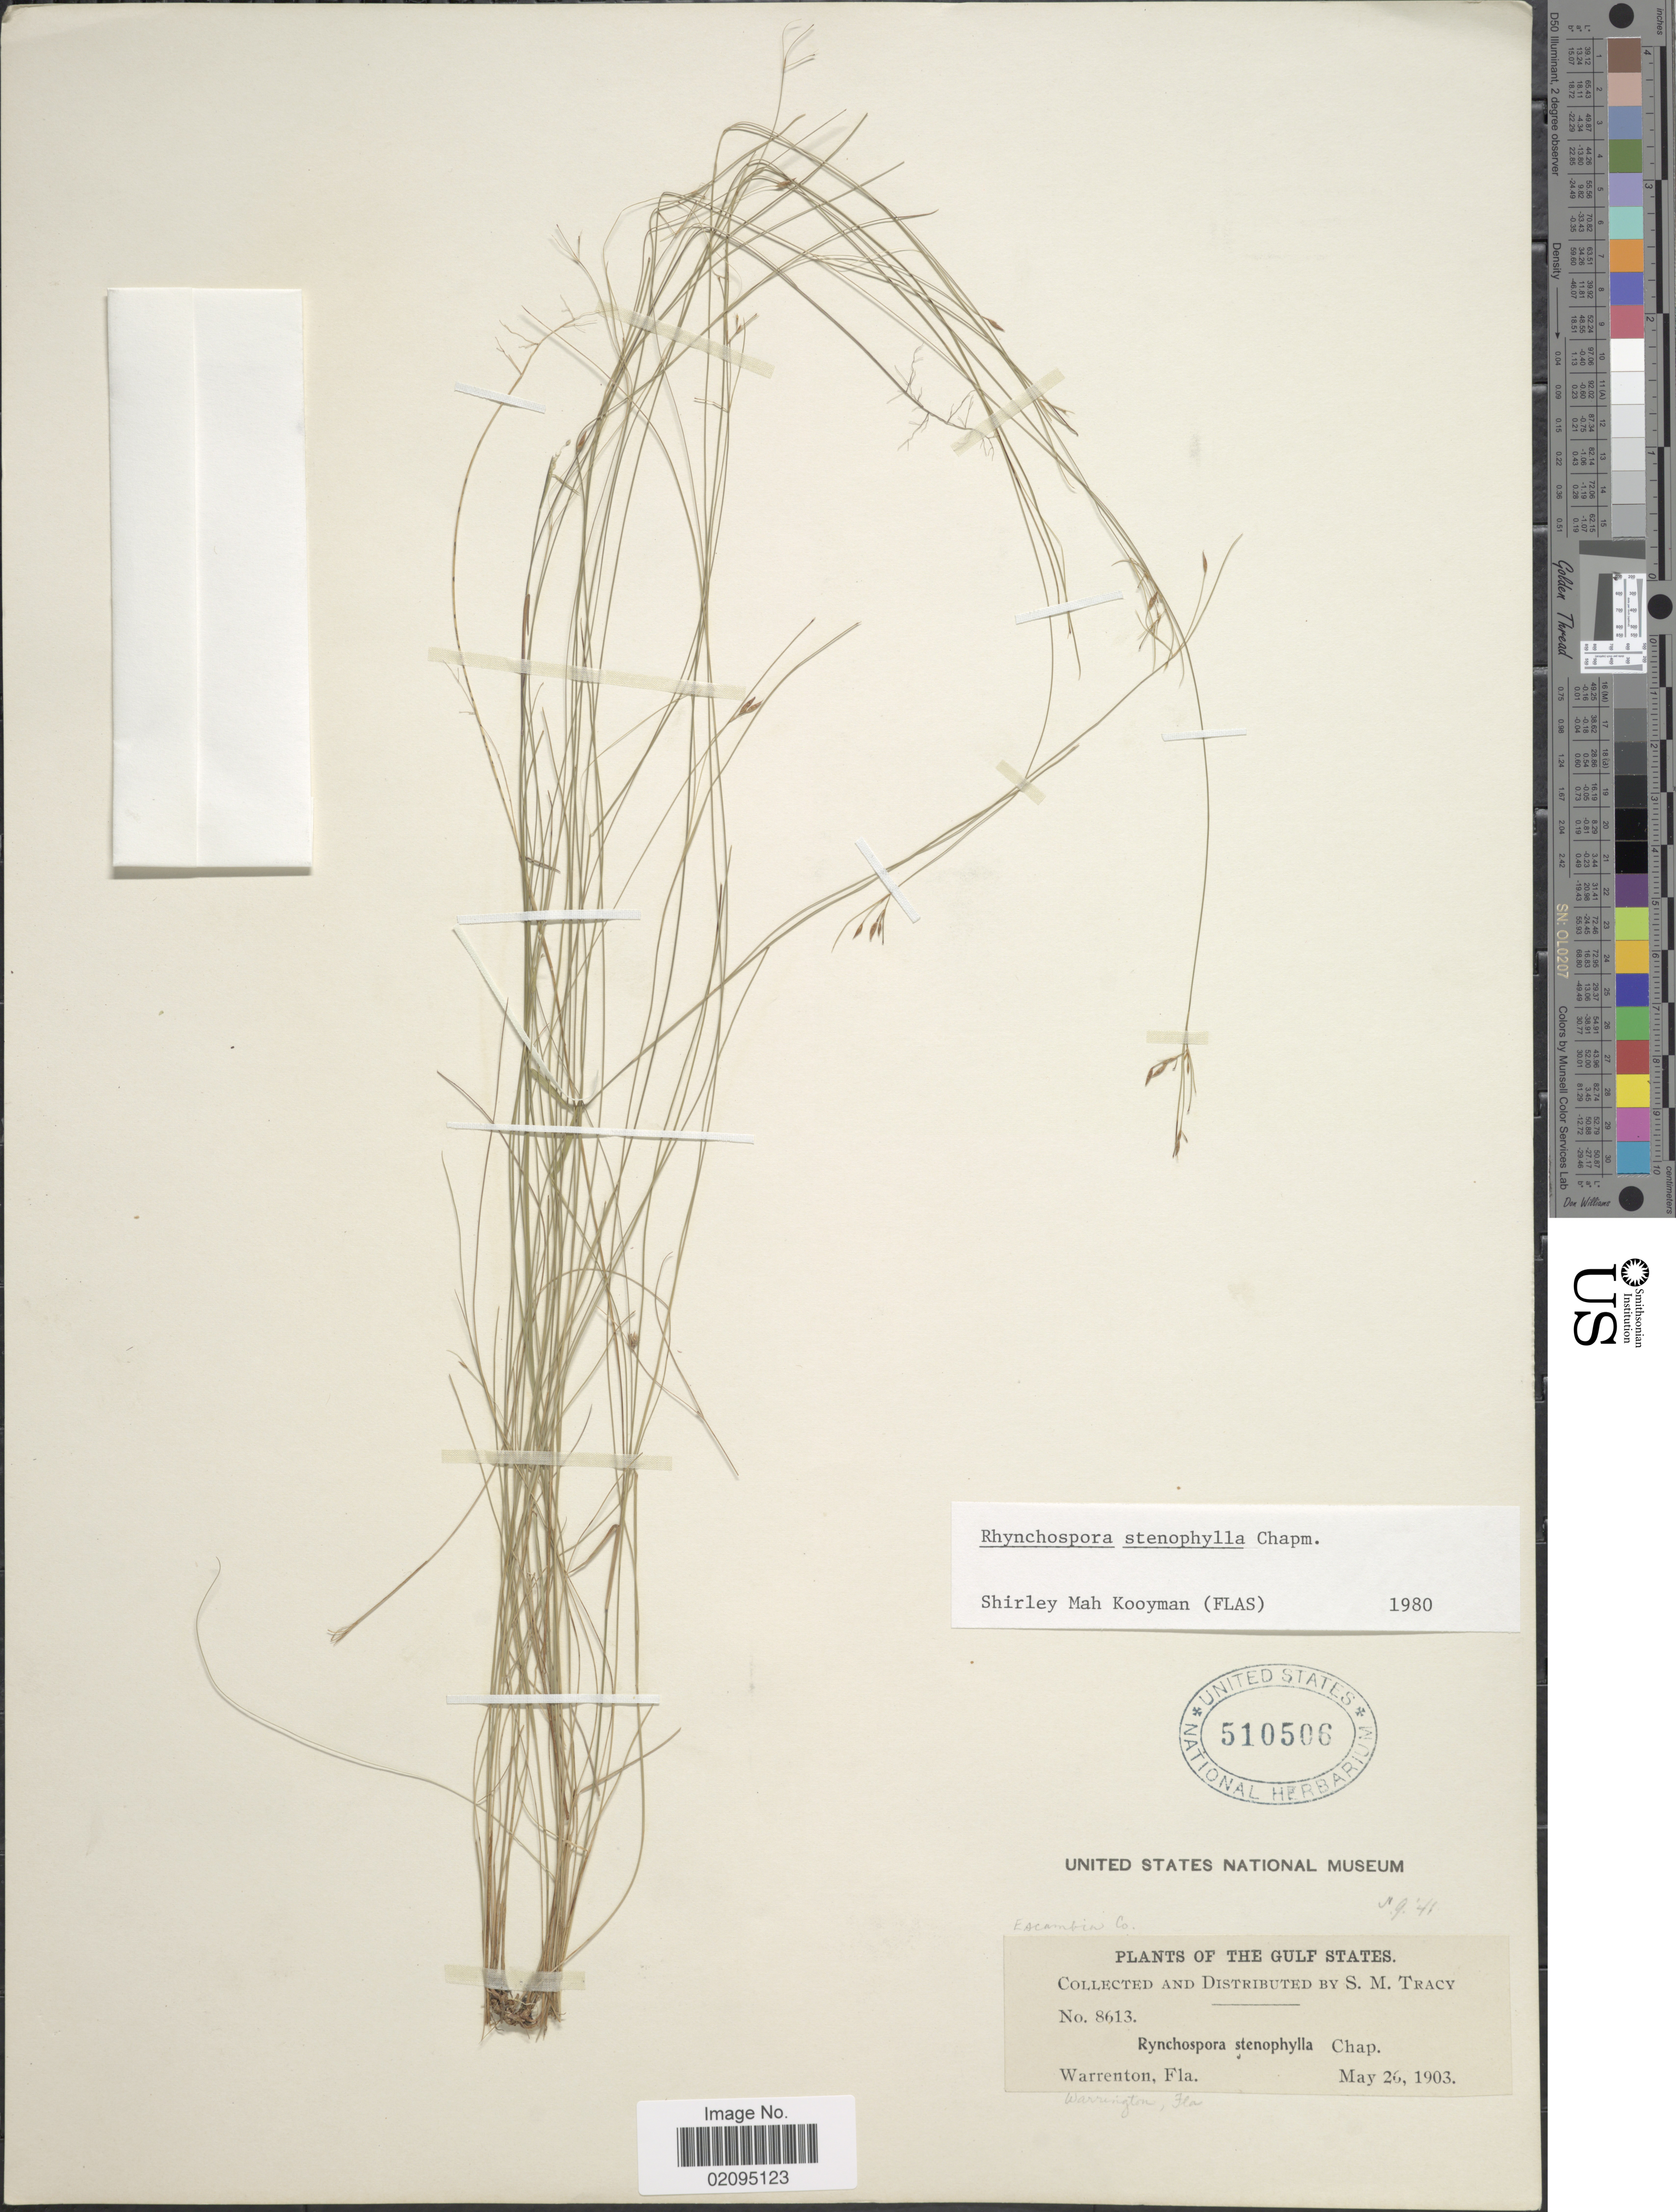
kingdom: Plantae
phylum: Tracheophyta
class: Liliopsida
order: Poales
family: Cyperaceae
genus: Rhynchospora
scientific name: Rhynchospora stenophylla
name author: Chapm.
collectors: S. M. Tracy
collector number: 8613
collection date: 1903-05-26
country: United States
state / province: Florida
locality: Gulf States, Warrenton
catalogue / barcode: US 510506